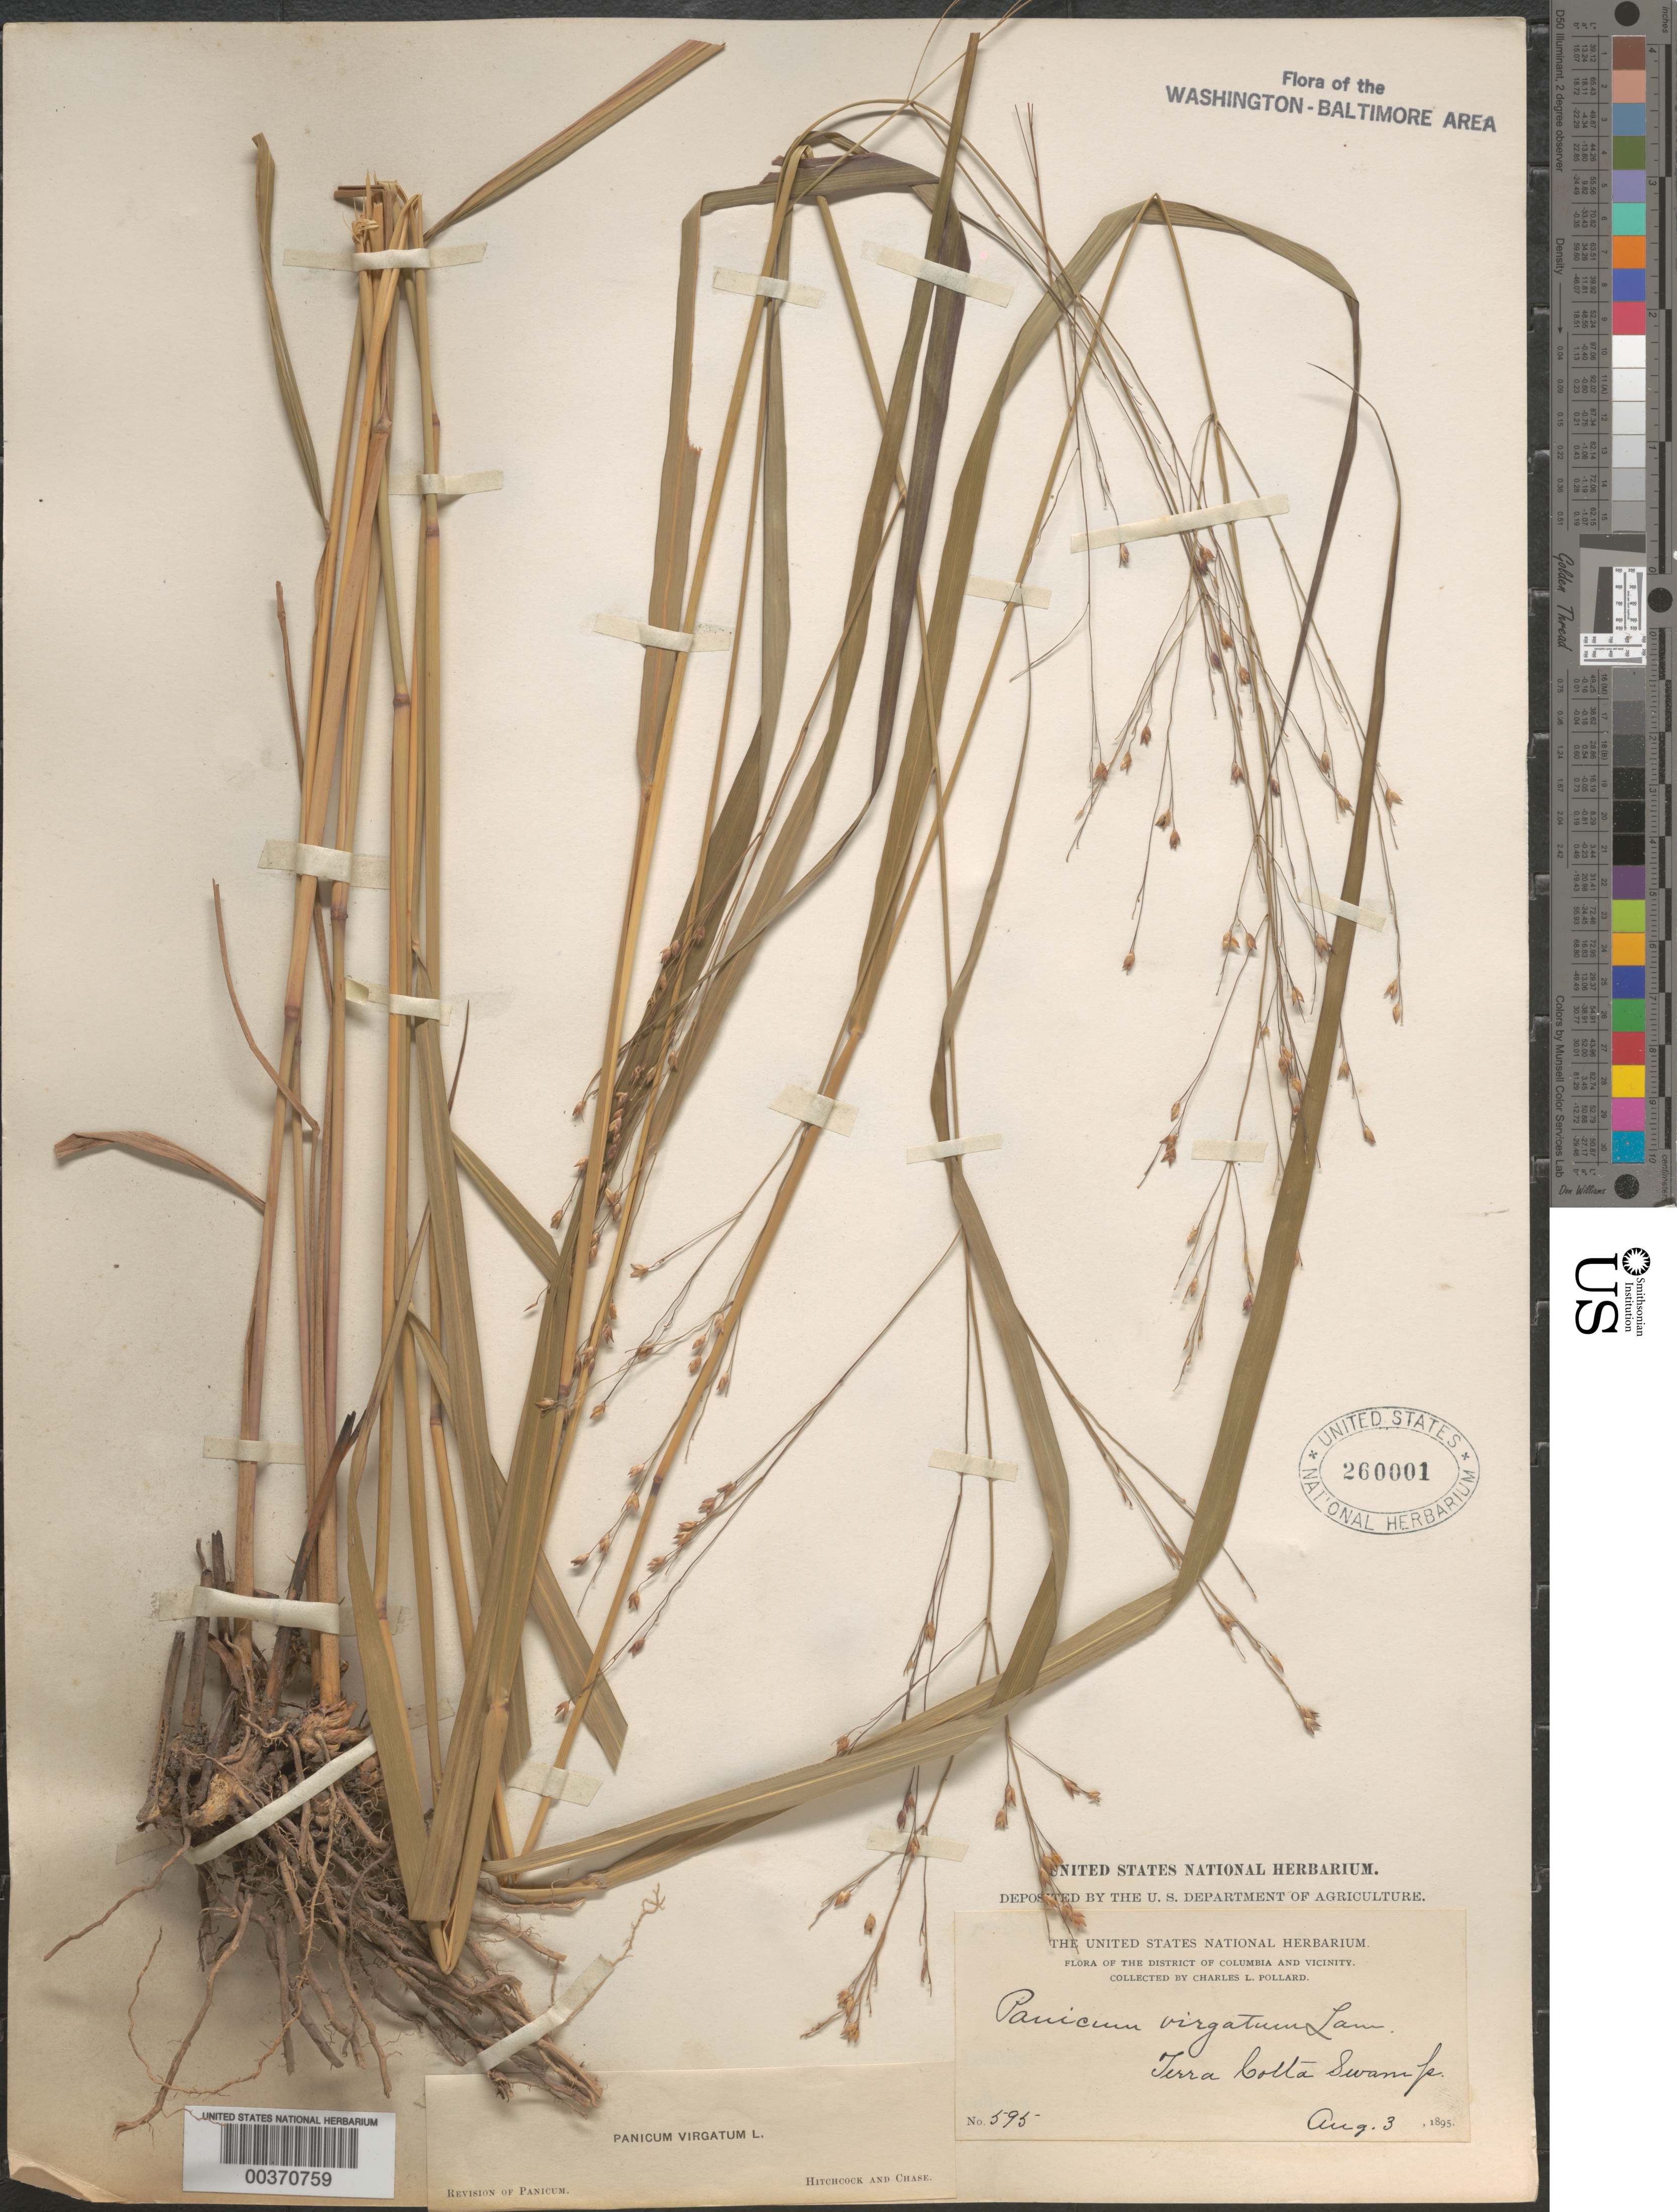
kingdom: Plantae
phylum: Tracheophyta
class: Liliopsida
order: Poales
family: Poaceae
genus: Panicum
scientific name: Panicum virgatum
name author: L.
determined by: Hitchcock, A. S.; Chase, [M.] A.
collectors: C. L. Pollard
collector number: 595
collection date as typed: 03 Aug 1895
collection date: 1895-08-03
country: United States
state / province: District of Columbia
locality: Terra Cotta swamp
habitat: Swamp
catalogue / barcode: US 260001